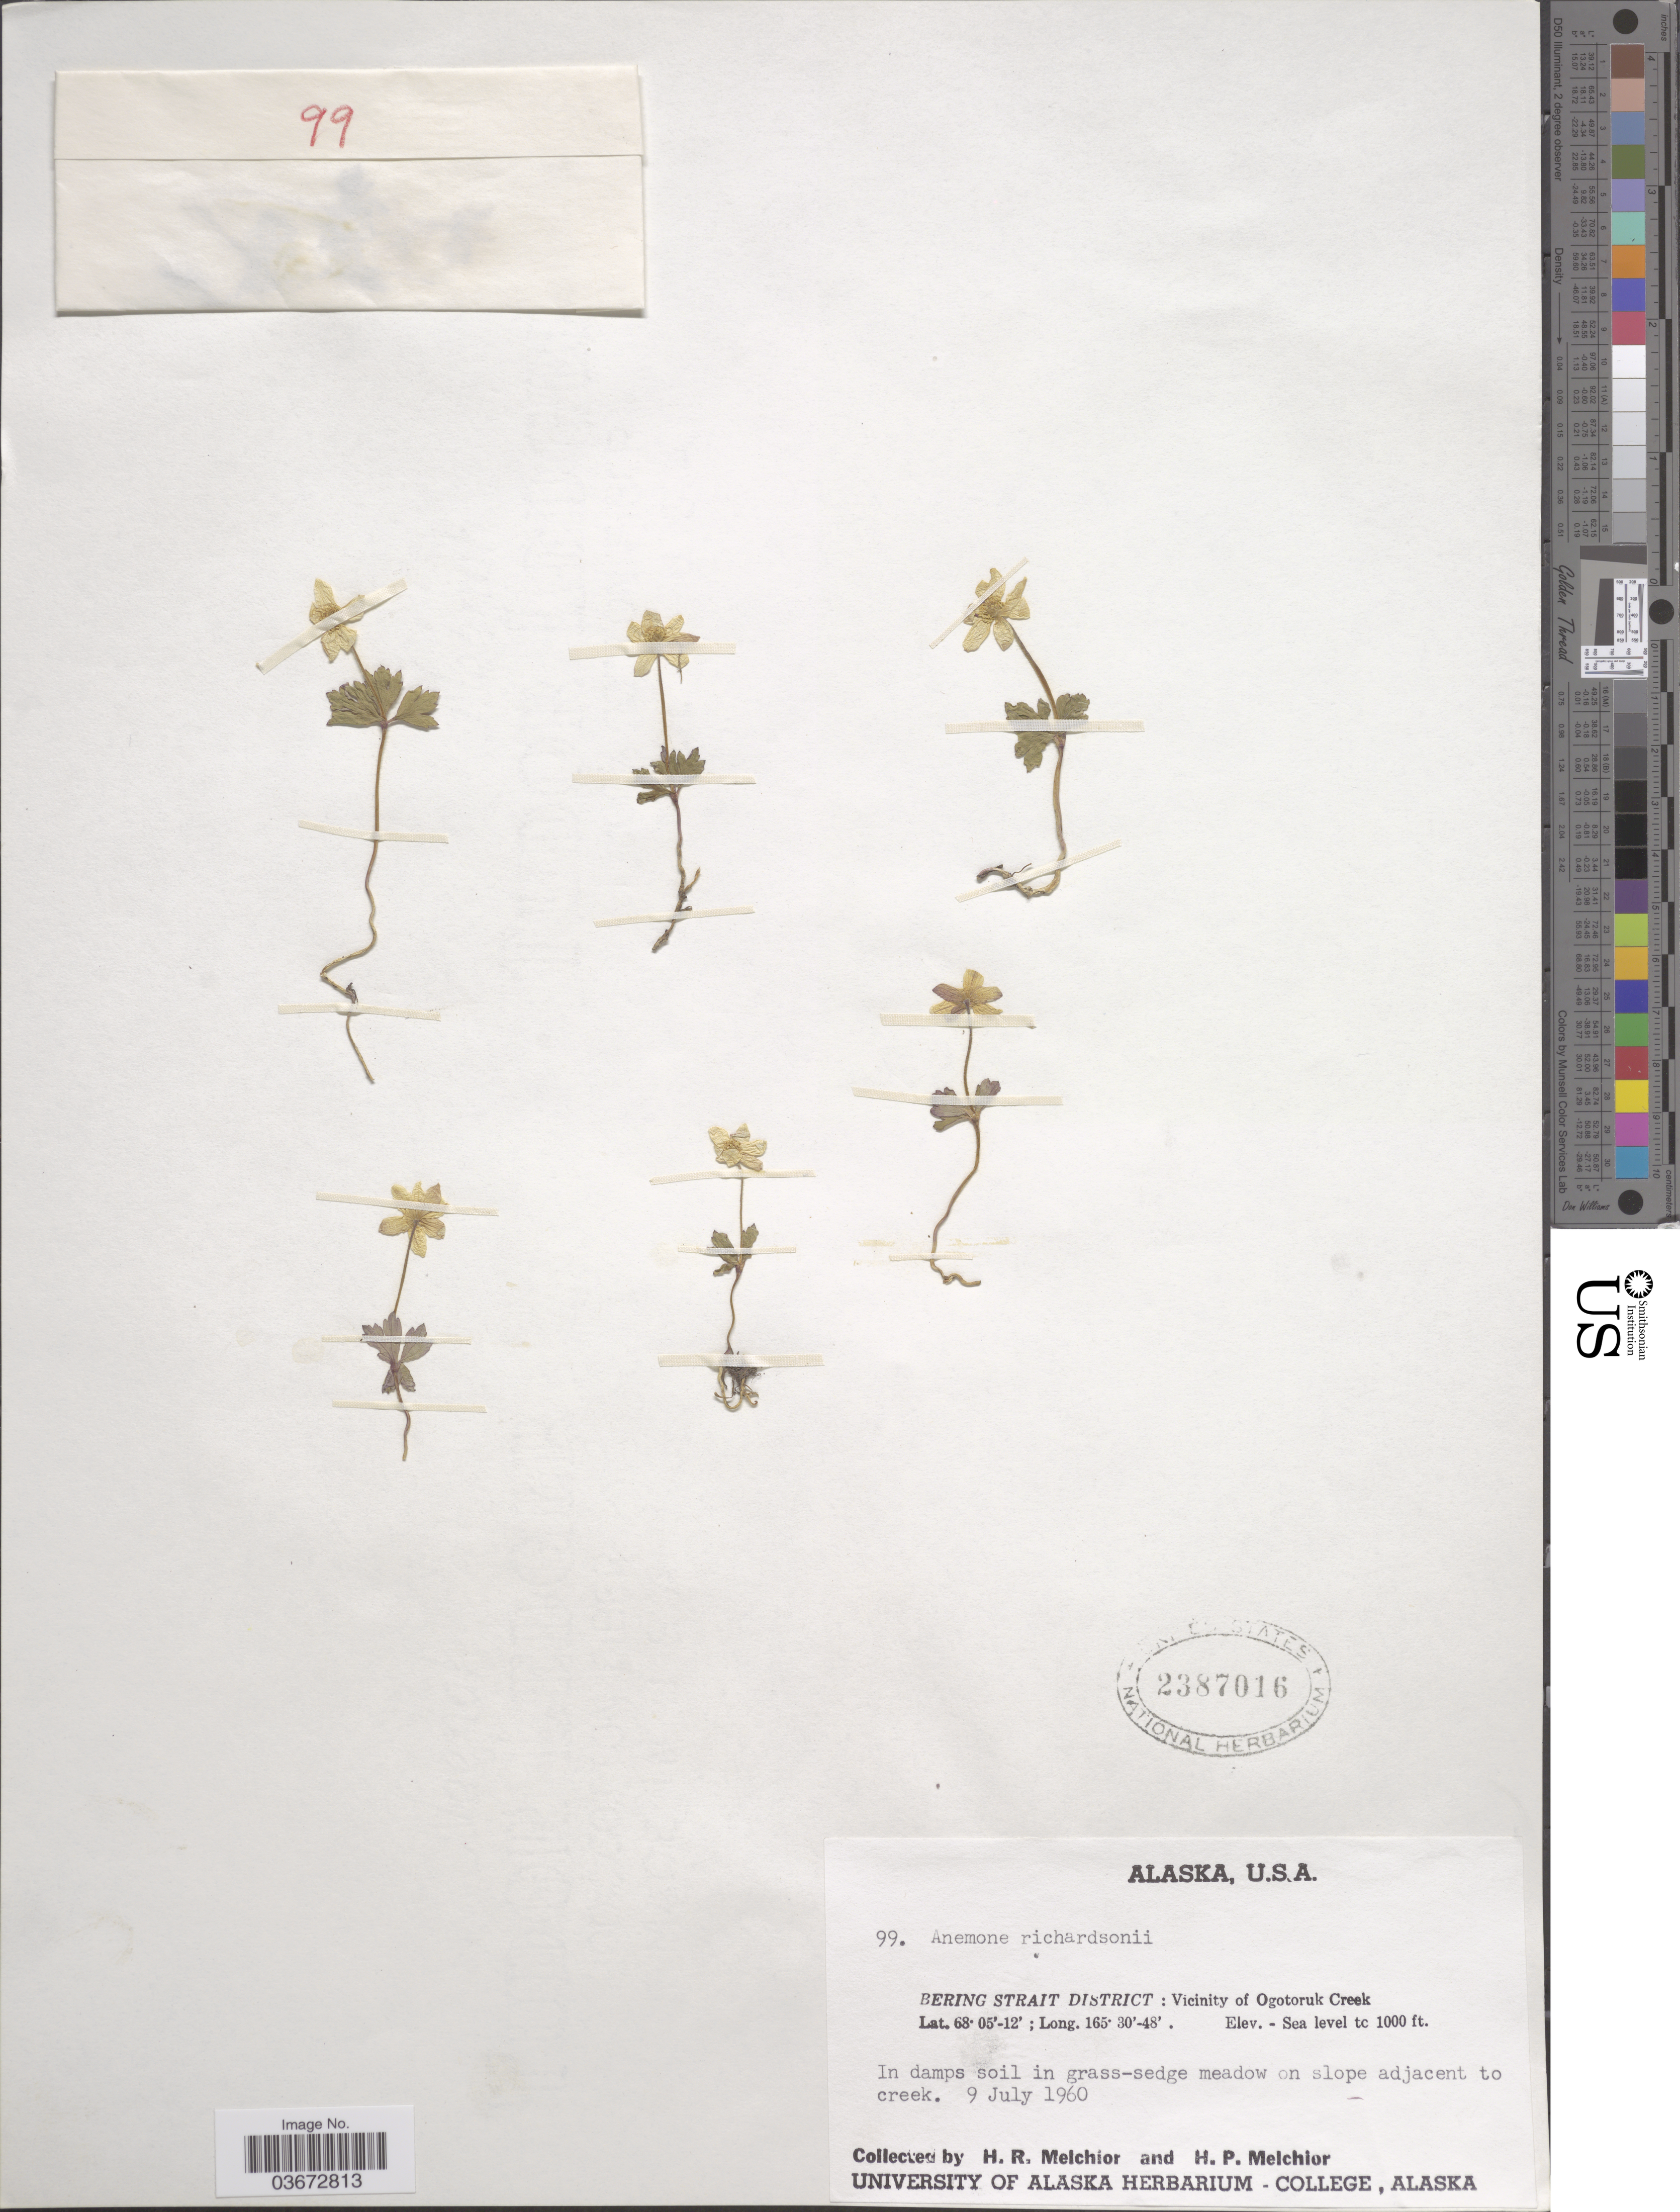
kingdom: Plantae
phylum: Tracheophyta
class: Magnoliopsida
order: Ranunculales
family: Ranunculaceae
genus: Anemone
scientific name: Anemone richardsonii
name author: Hook.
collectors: H. R. Melchior & H. P. Melchior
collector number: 99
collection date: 1960-07-09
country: United States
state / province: Alaska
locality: Bering Strait District: Vicinity of Ogotoruk Creek.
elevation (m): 0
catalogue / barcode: US 2387016